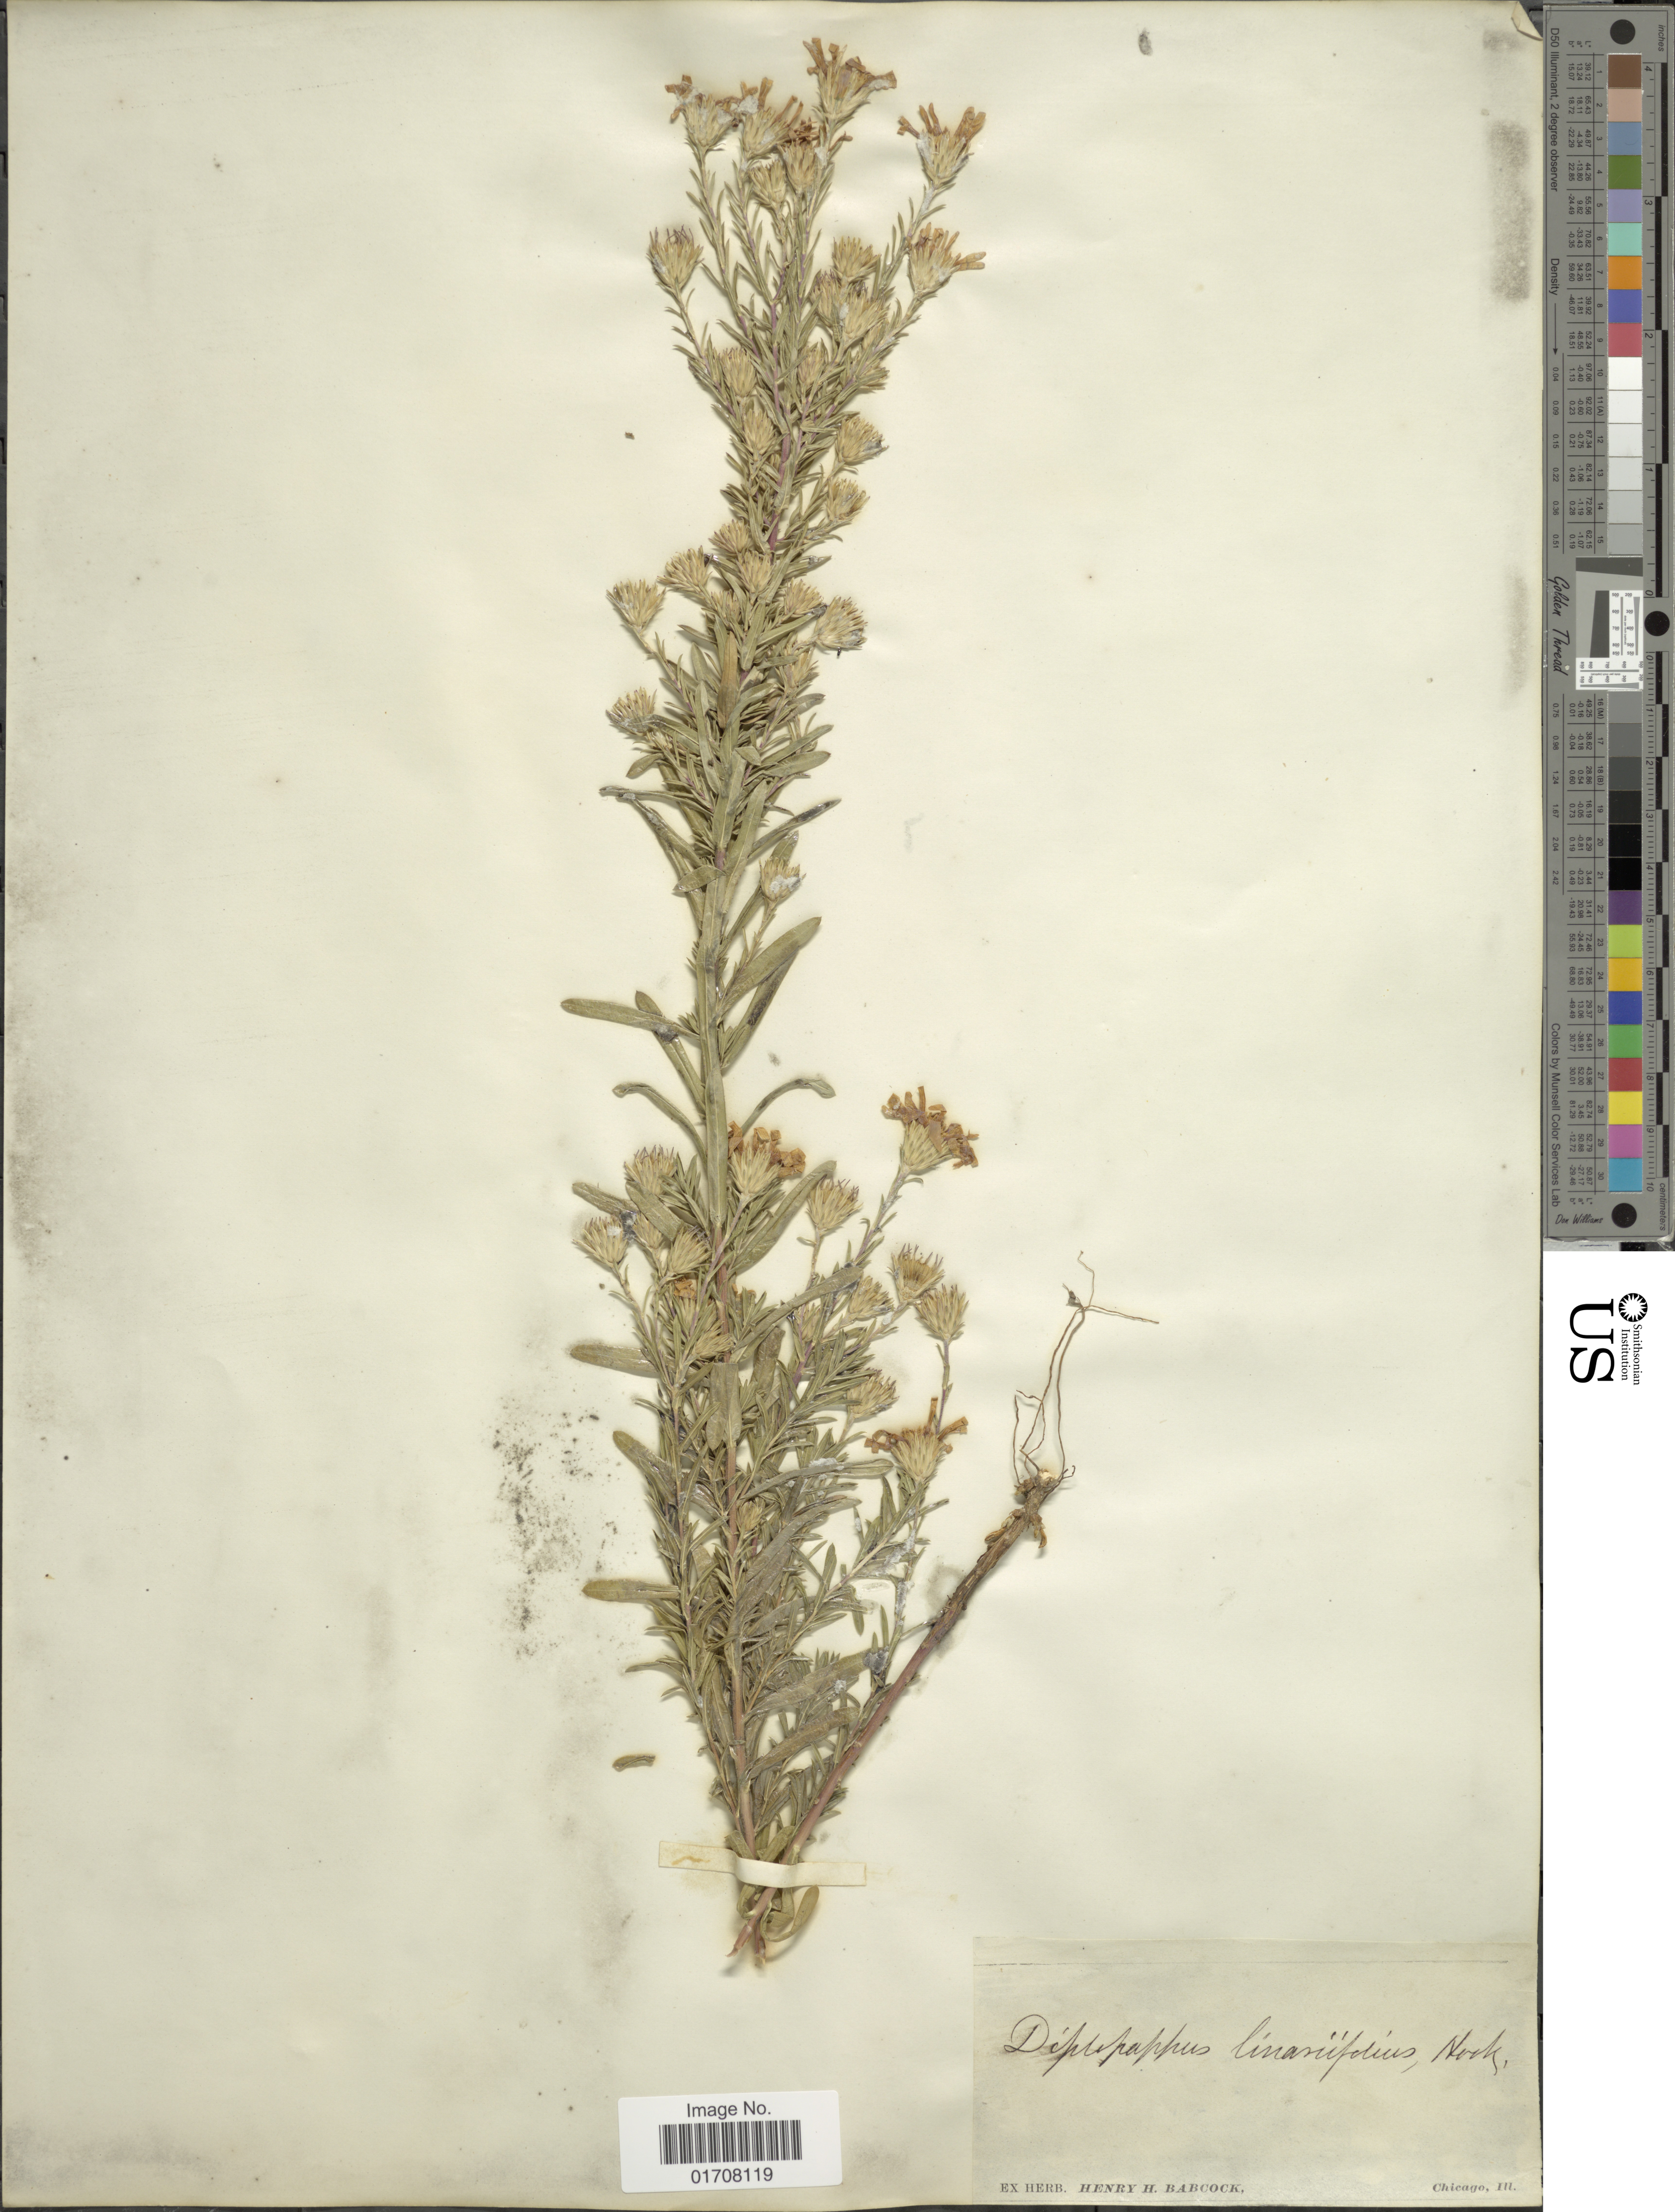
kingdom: Plantae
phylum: Tracheophyta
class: Magnoliopsida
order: Asterales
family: Asteraceae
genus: Ionactis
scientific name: Ionactis linariifolia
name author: (L.) Greene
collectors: ex herb. Henry Homes Babcock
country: United States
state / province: Illinois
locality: Chicago